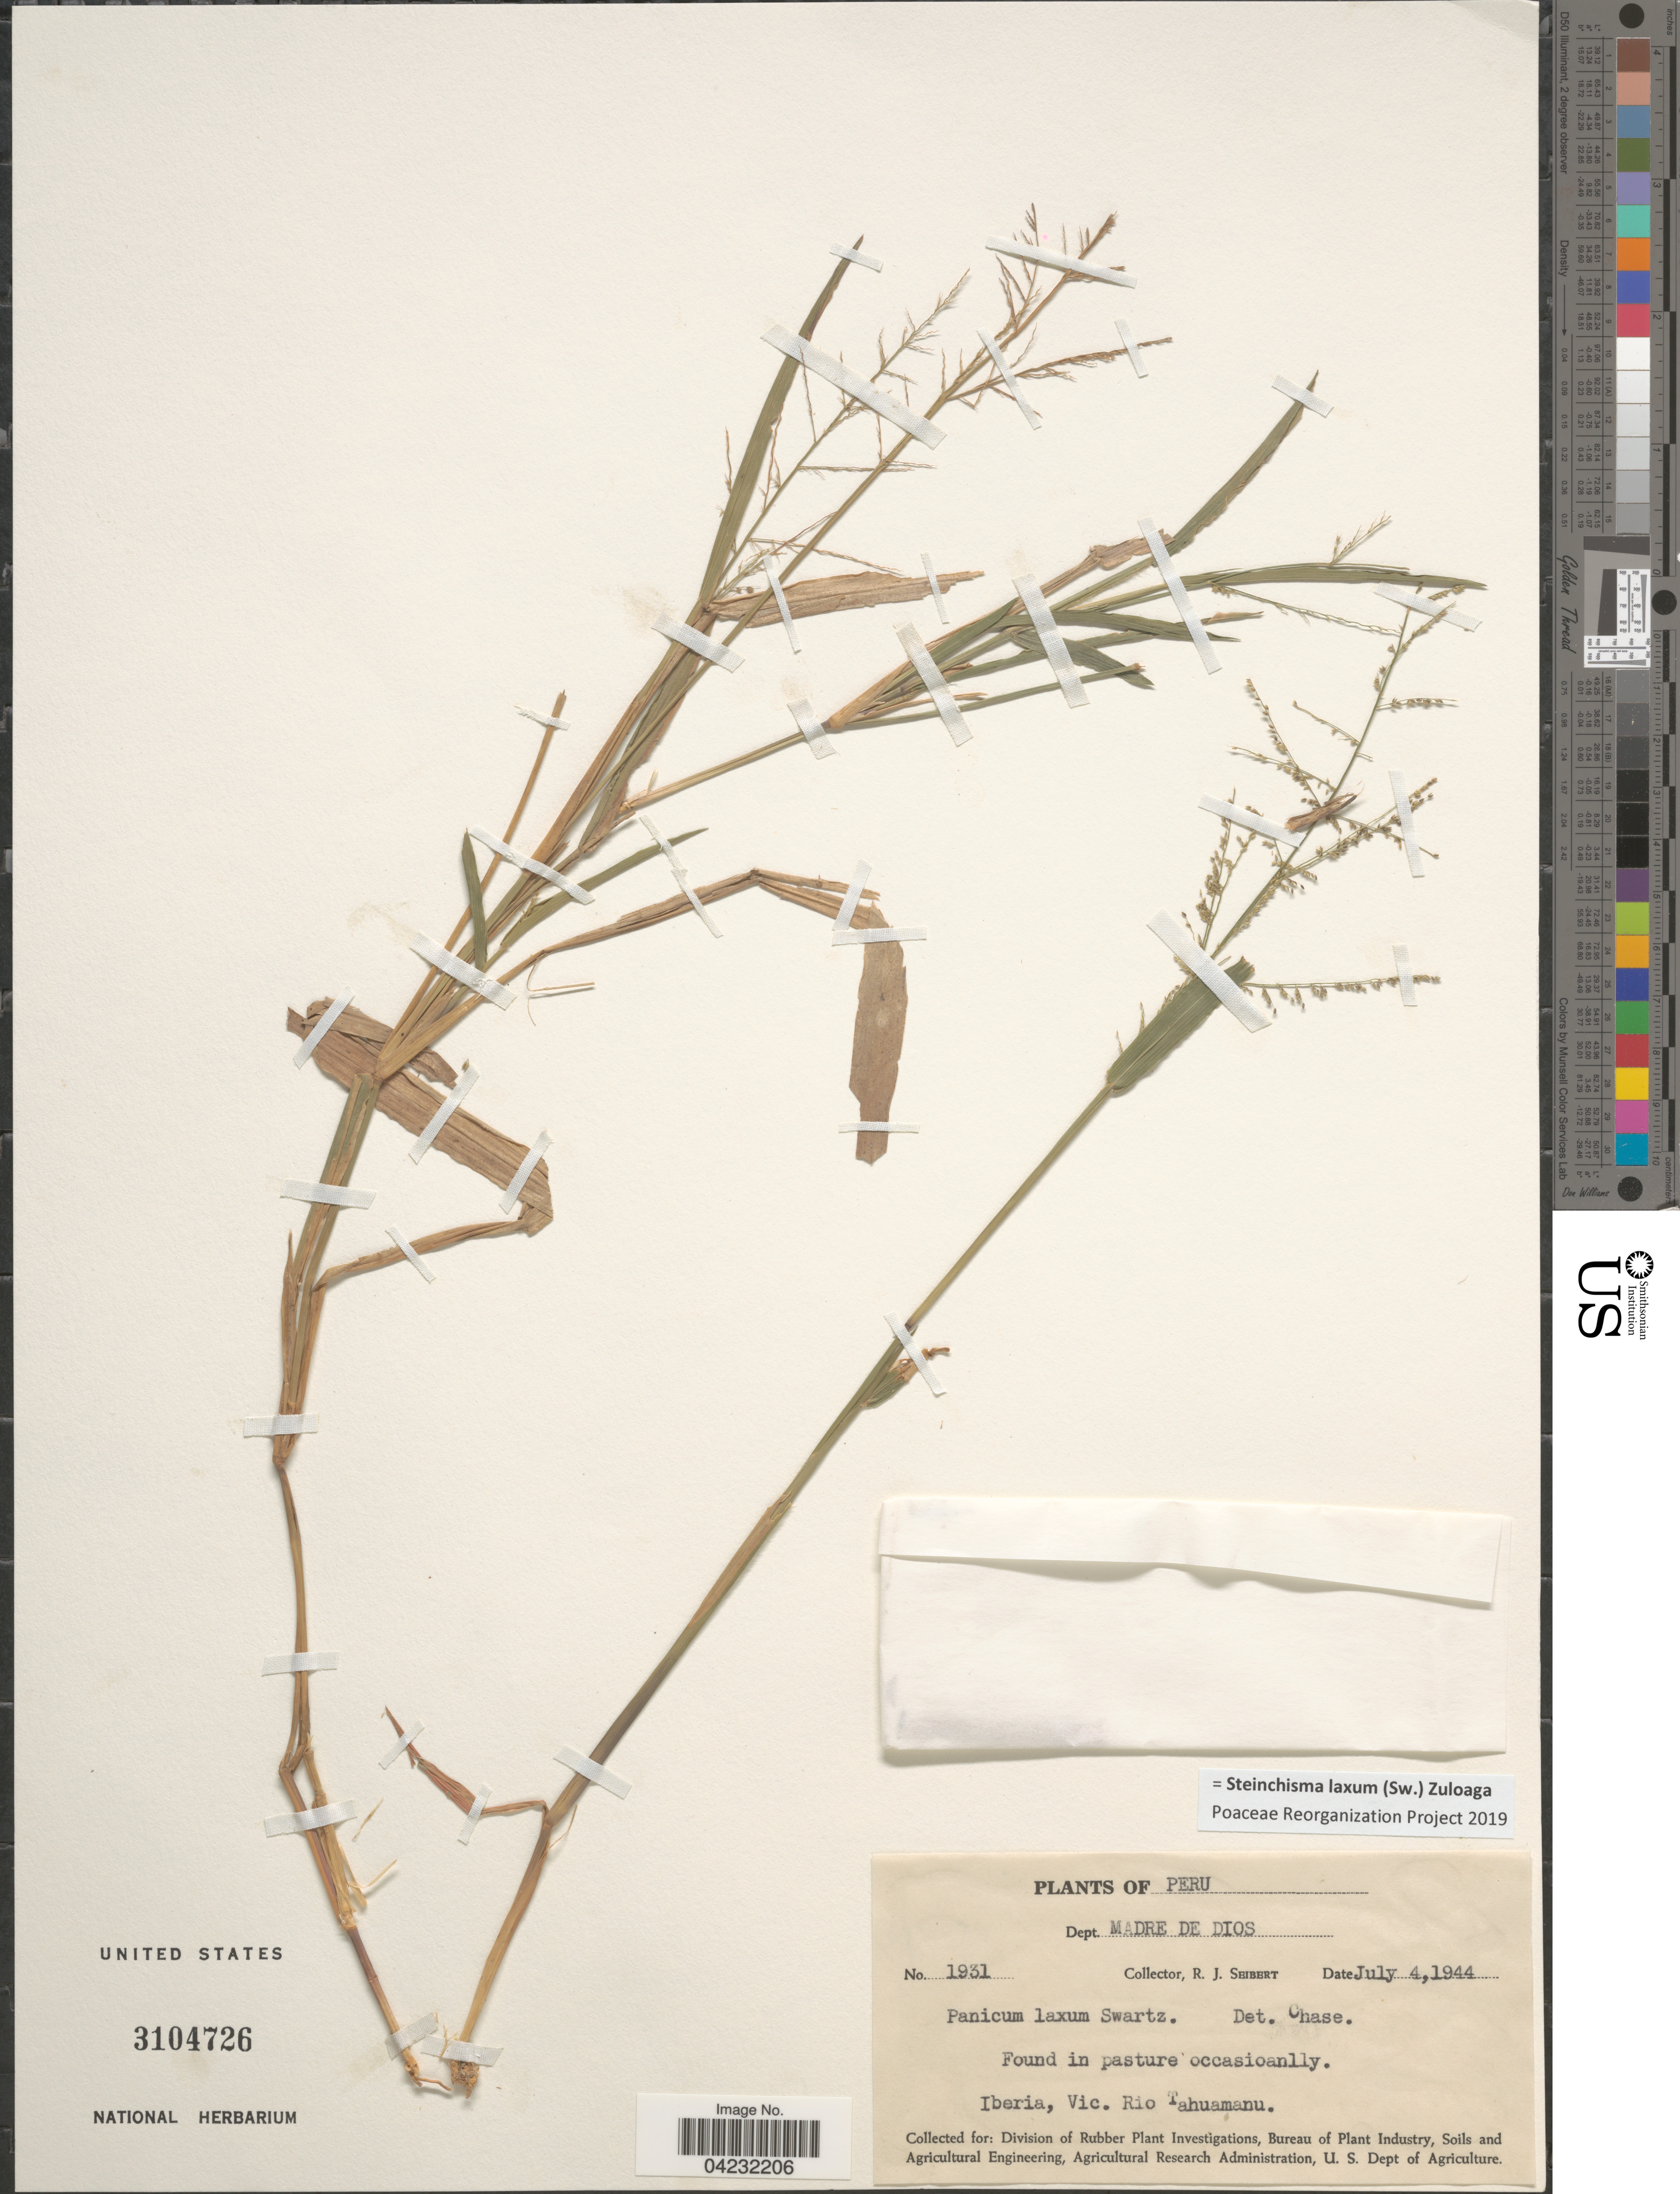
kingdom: Plantae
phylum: Tracheophyta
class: Liliopsida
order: Poales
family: Poaceae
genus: Steinchisma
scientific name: Steinchisma laxum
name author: (Sw.) Zuloaga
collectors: R. J. Seibert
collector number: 1931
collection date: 1944-07-04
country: Peru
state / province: Madre de Dios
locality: Dept. Madre de Dios. Iberia, Vic. Rio Tahuamanu.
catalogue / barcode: US 3104726